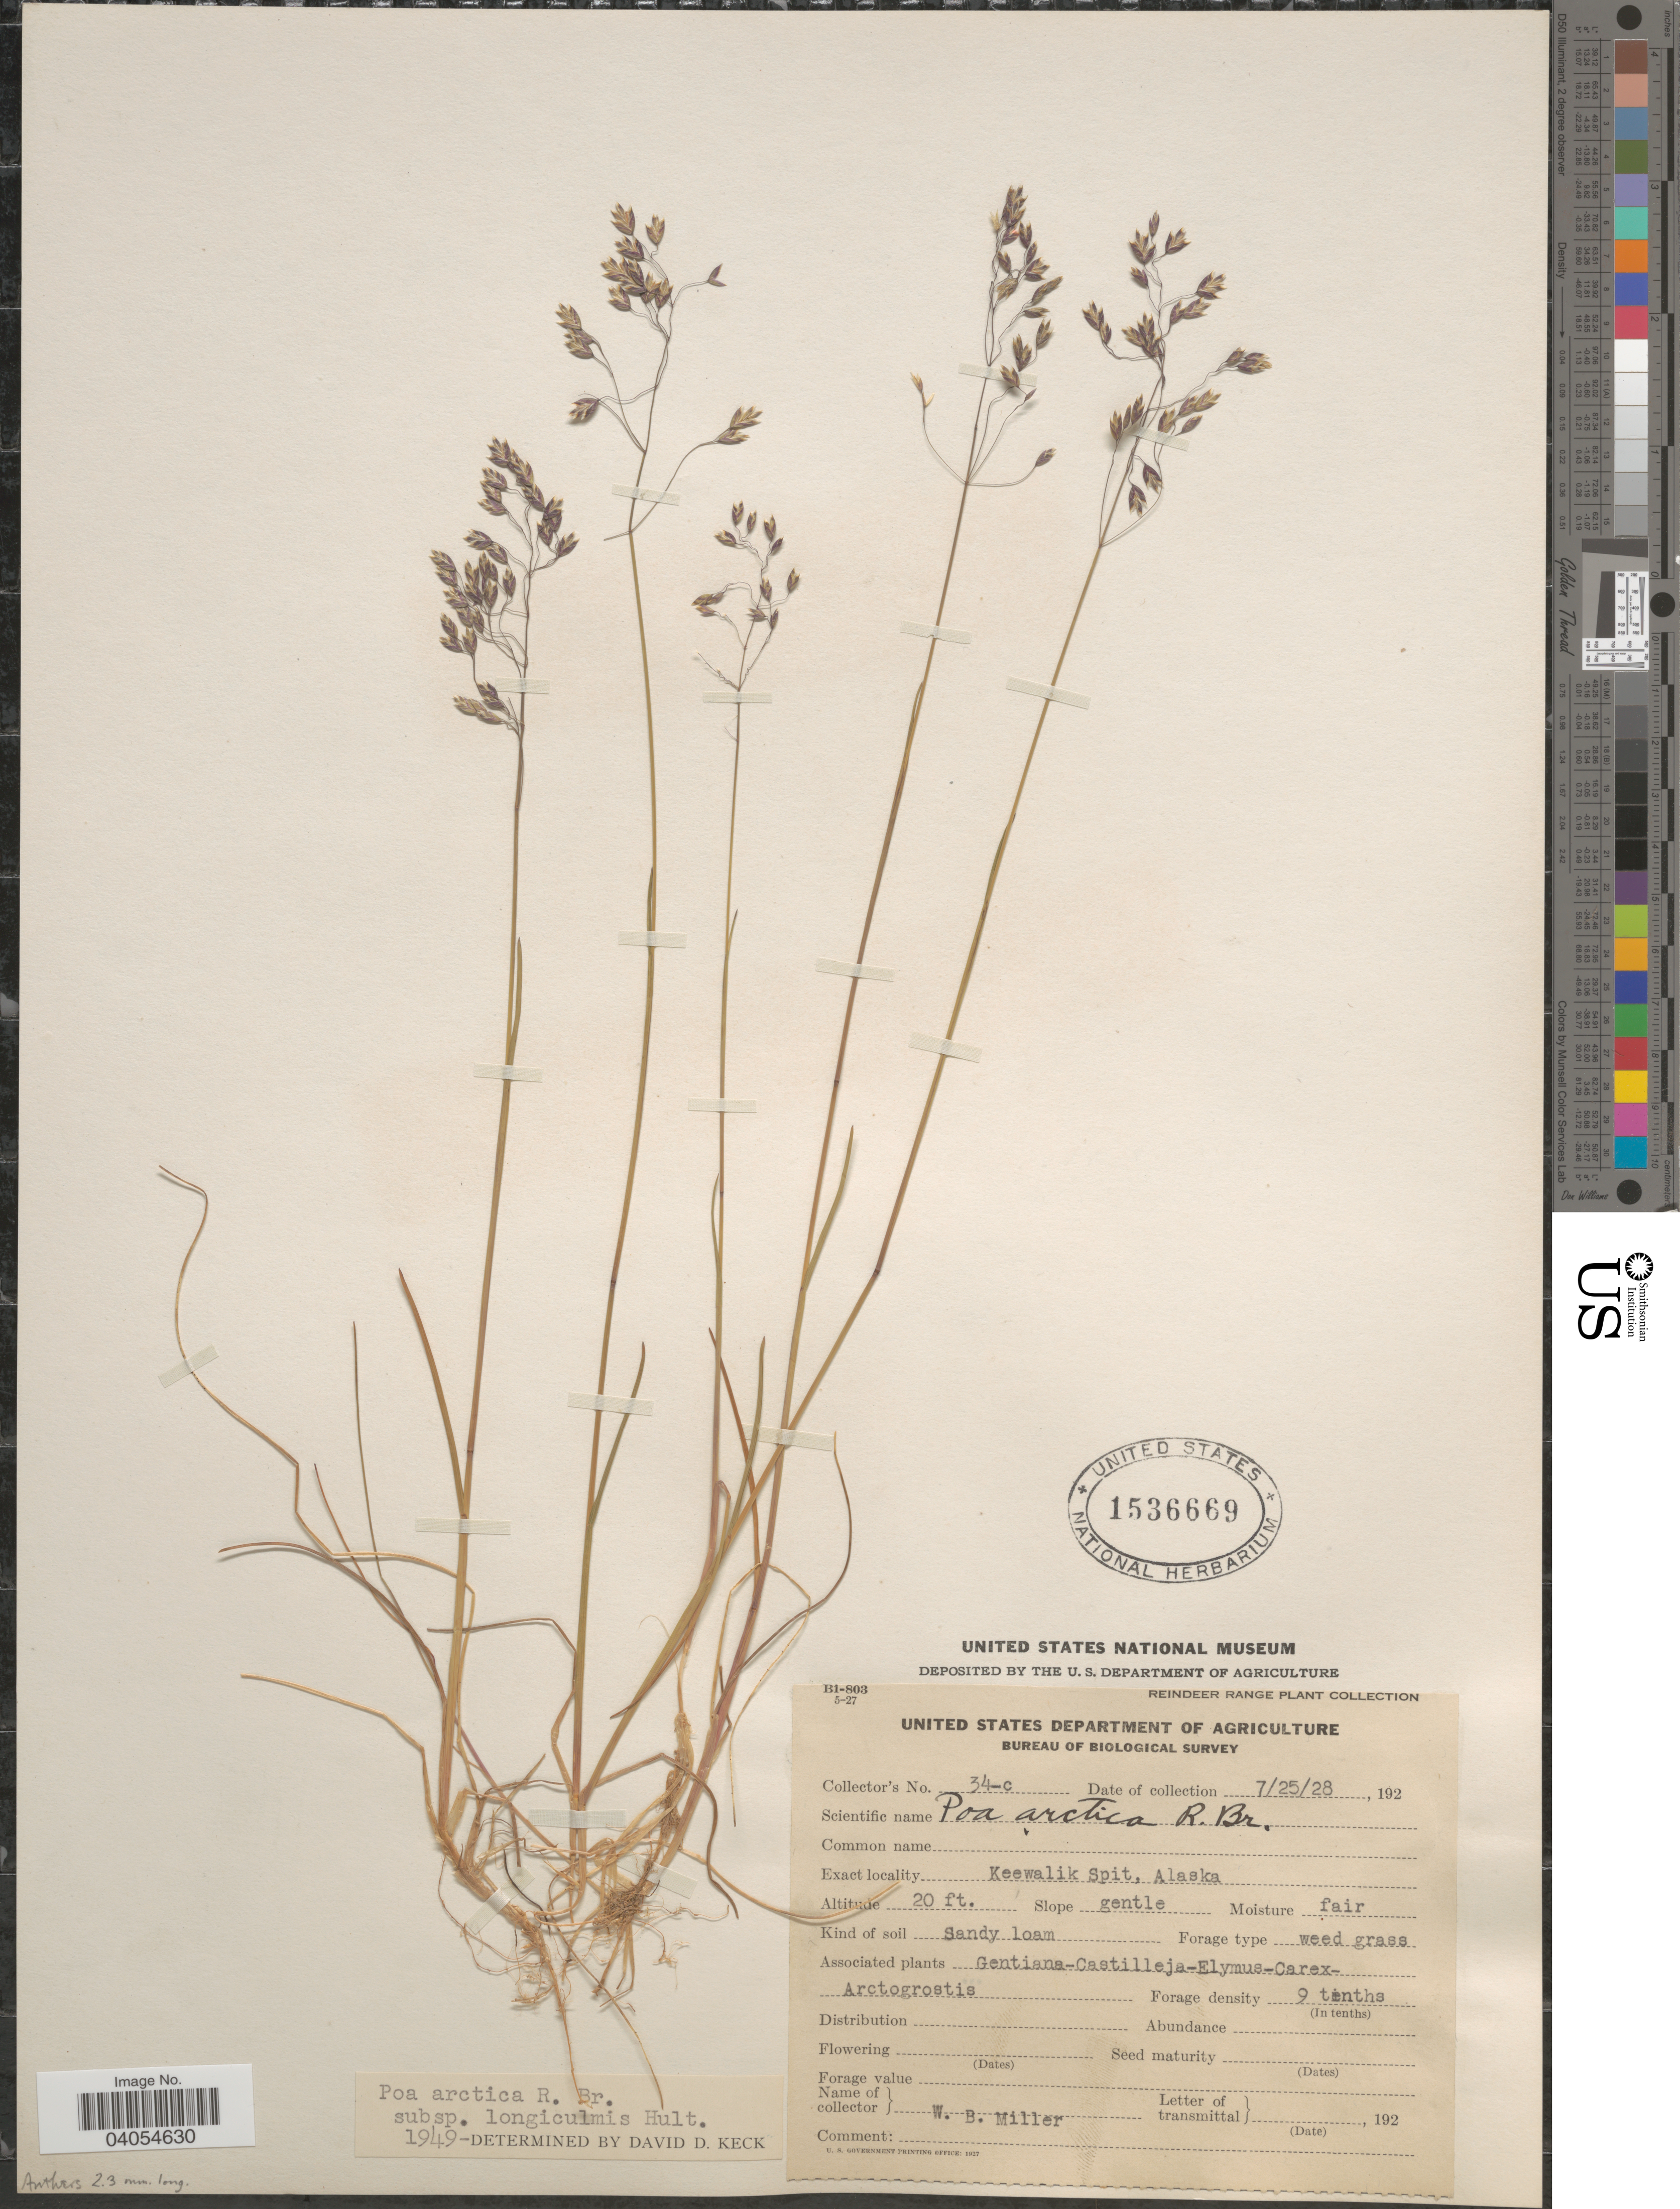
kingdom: Plantae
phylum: Tracheophyta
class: Liliopsida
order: Poales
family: Poaceae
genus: Poa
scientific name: Poa arctica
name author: R. Br.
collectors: W. Miller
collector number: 34-c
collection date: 1928-07-25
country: United States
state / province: Alaska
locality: Keewalik Spit.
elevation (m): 6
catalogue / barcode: US 1536669